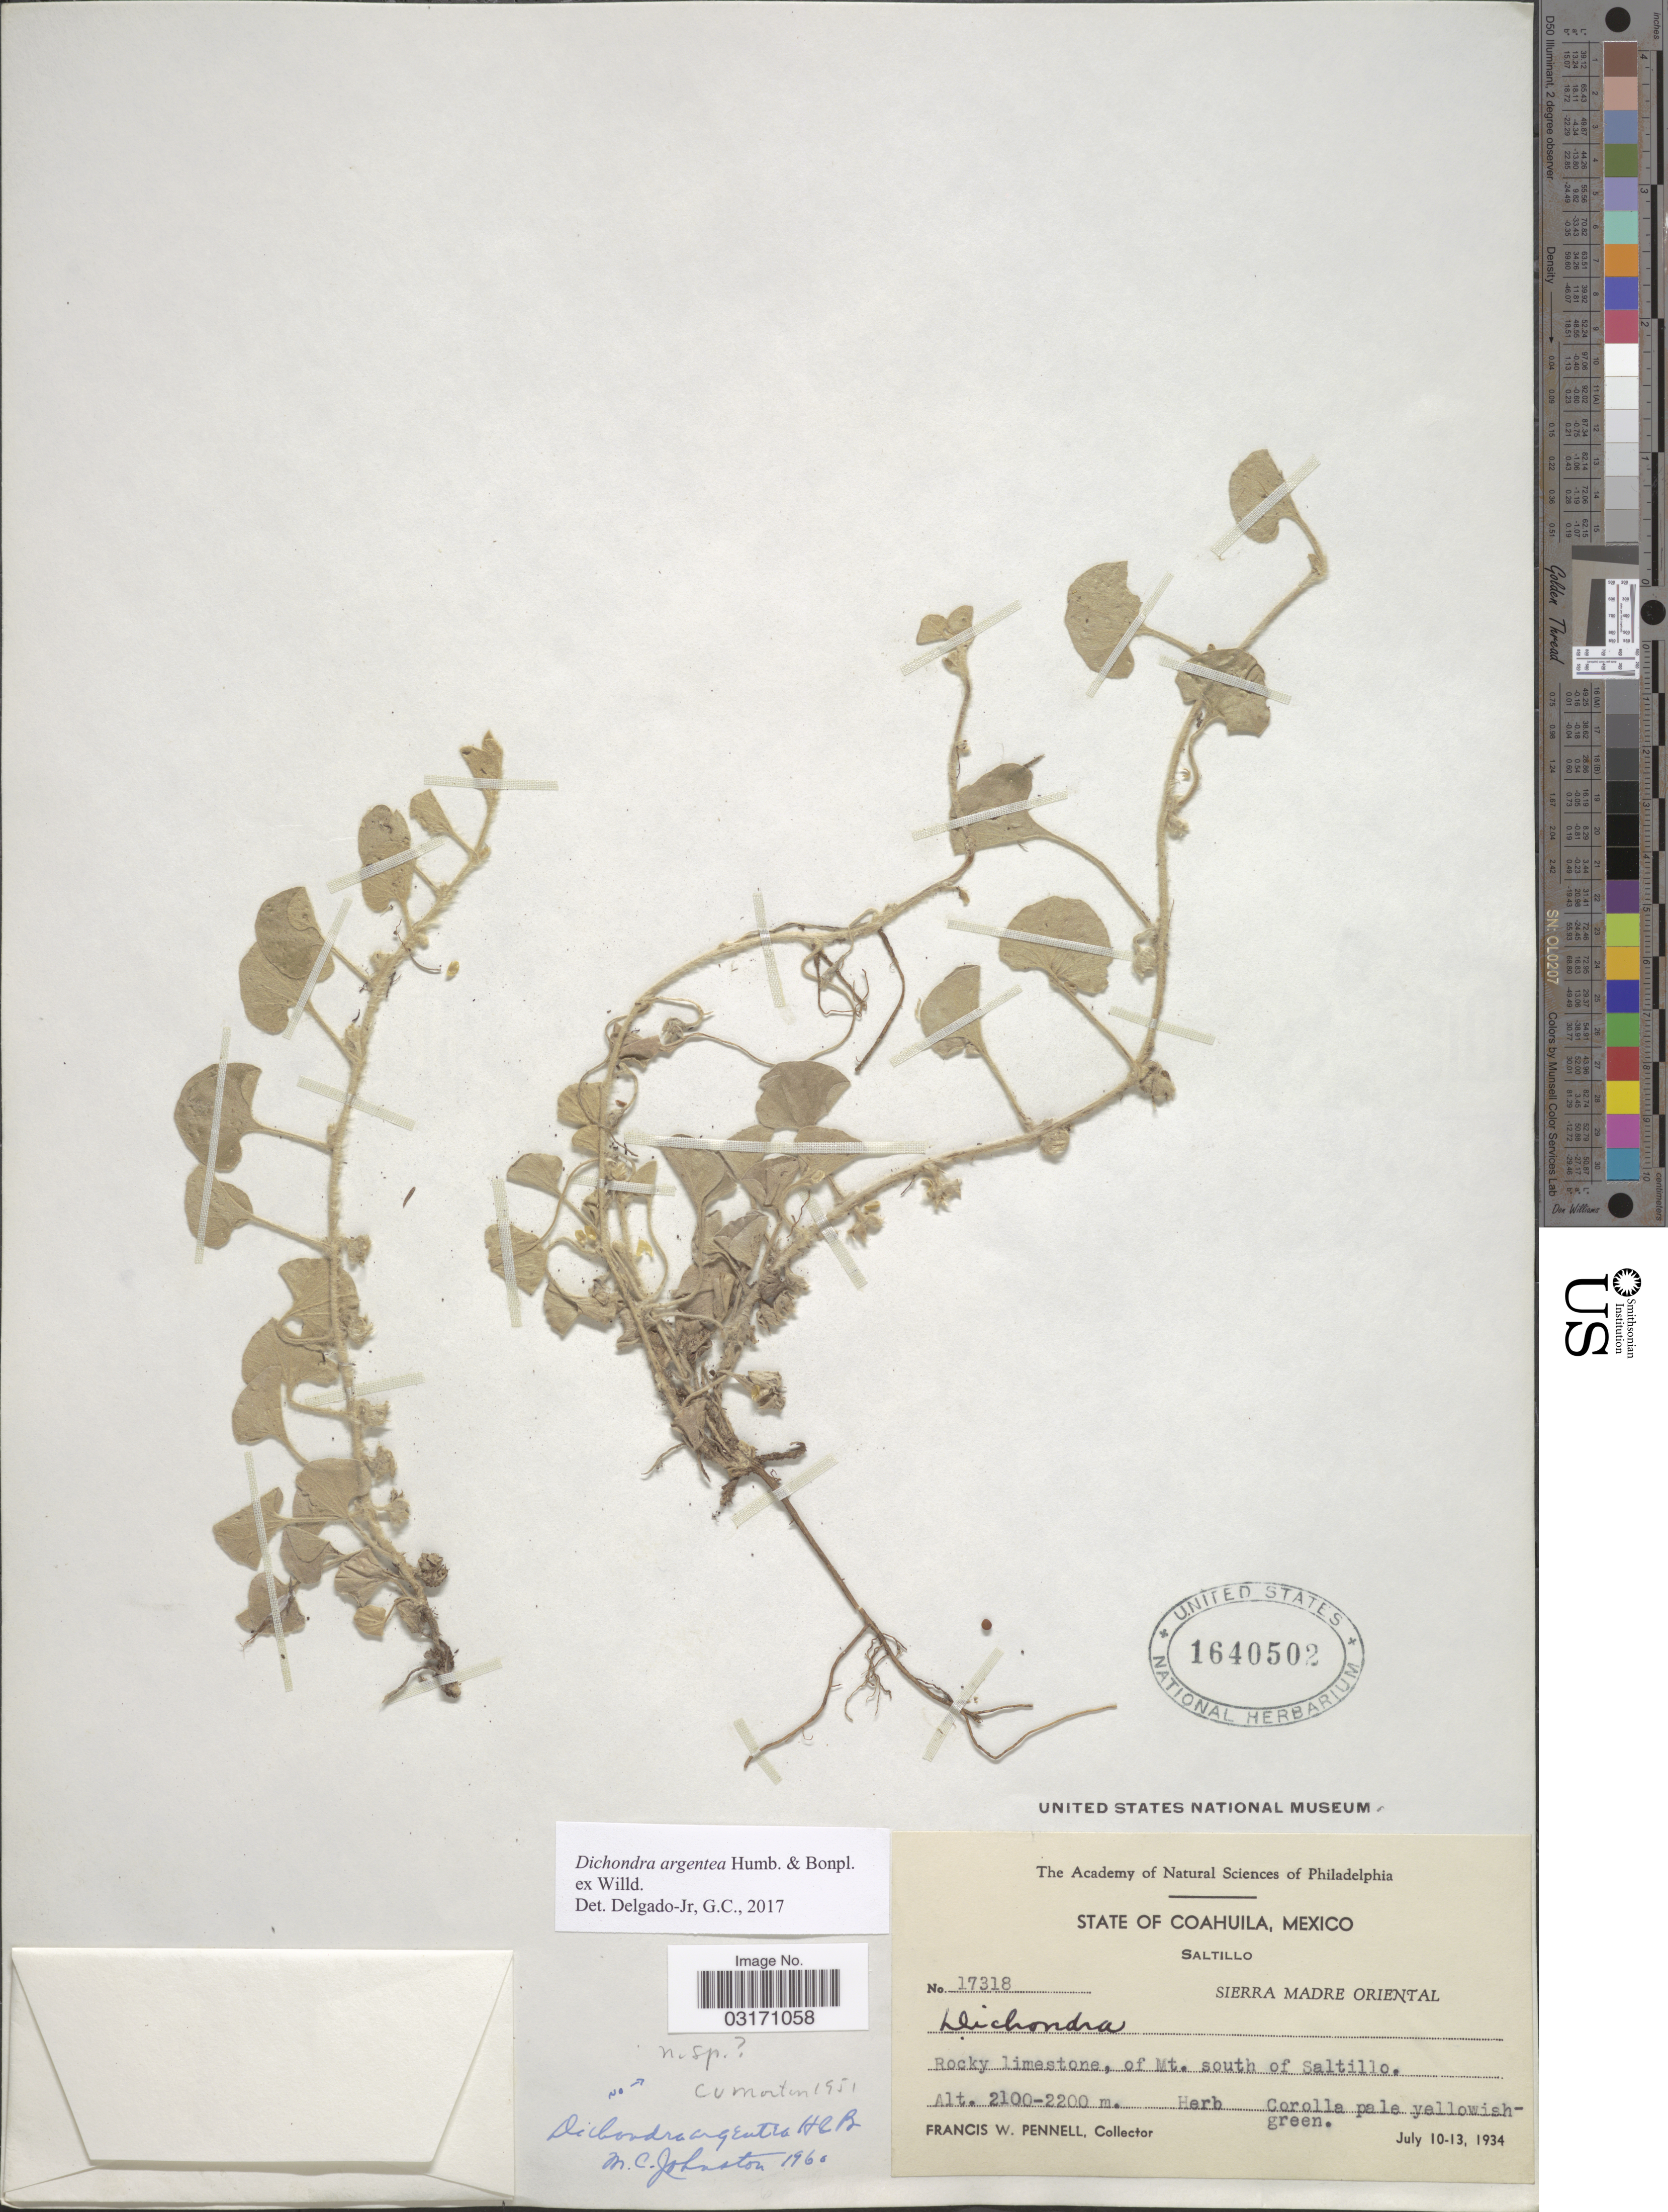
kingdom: Plantae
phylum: Tracheophyta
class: Magnoliopsida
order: Solanales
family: Convolvulaceae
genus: Dichondra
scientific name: Dichondra argentea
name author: Humb. & Bonpl. ex Willd.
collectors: F. W. Pennell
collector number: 17318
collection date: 1934-07-10/1934-07-13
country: Mexico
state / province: Coahuila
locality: Saltillo. Sierra Madre Oriental. Rocky limestone, of Mt. south of Saltillo.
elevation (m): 2100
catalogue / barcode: US 1640502